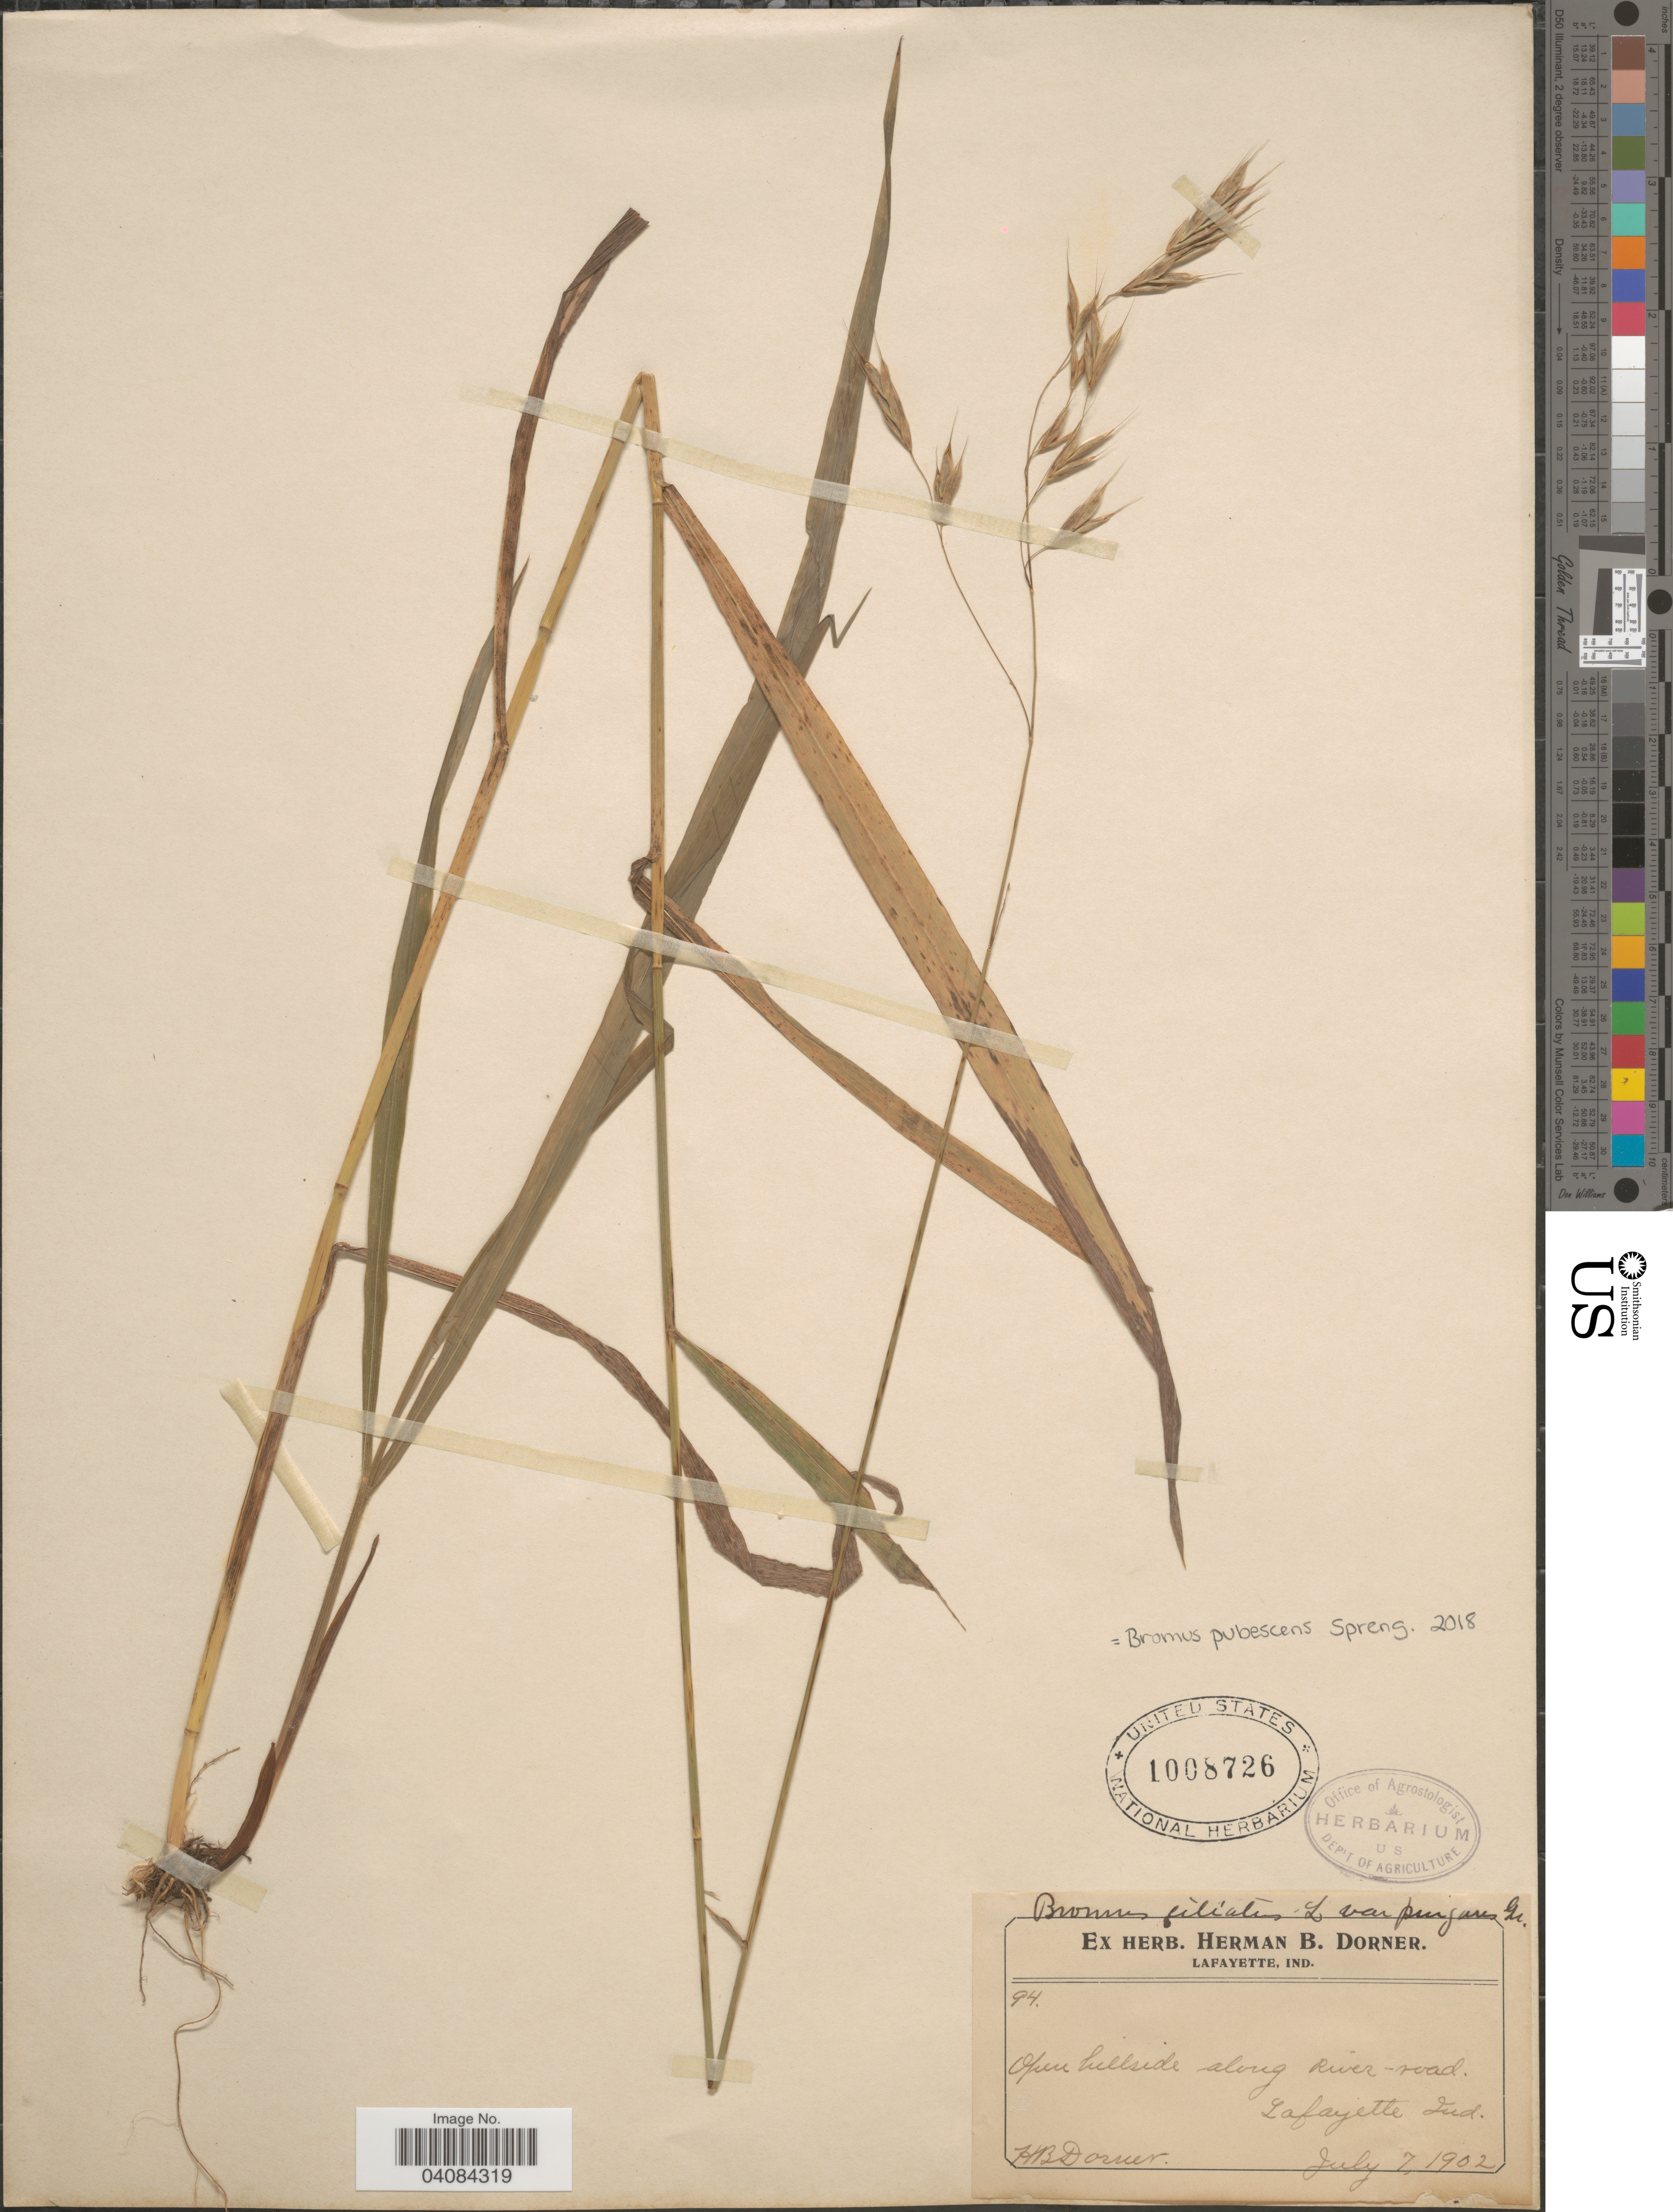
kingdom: Plantae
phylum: Tracheophyta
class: Liliopsida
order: Poales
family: Poaceae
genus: Bromus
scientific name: Bromus pubescens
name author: Muhl. ex Willd.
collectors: H. Dorner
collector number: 94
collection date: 1902-07-07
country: United States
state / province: Indiana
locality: Open hillside along river-road. Lafayette.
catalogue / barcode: US 1008726